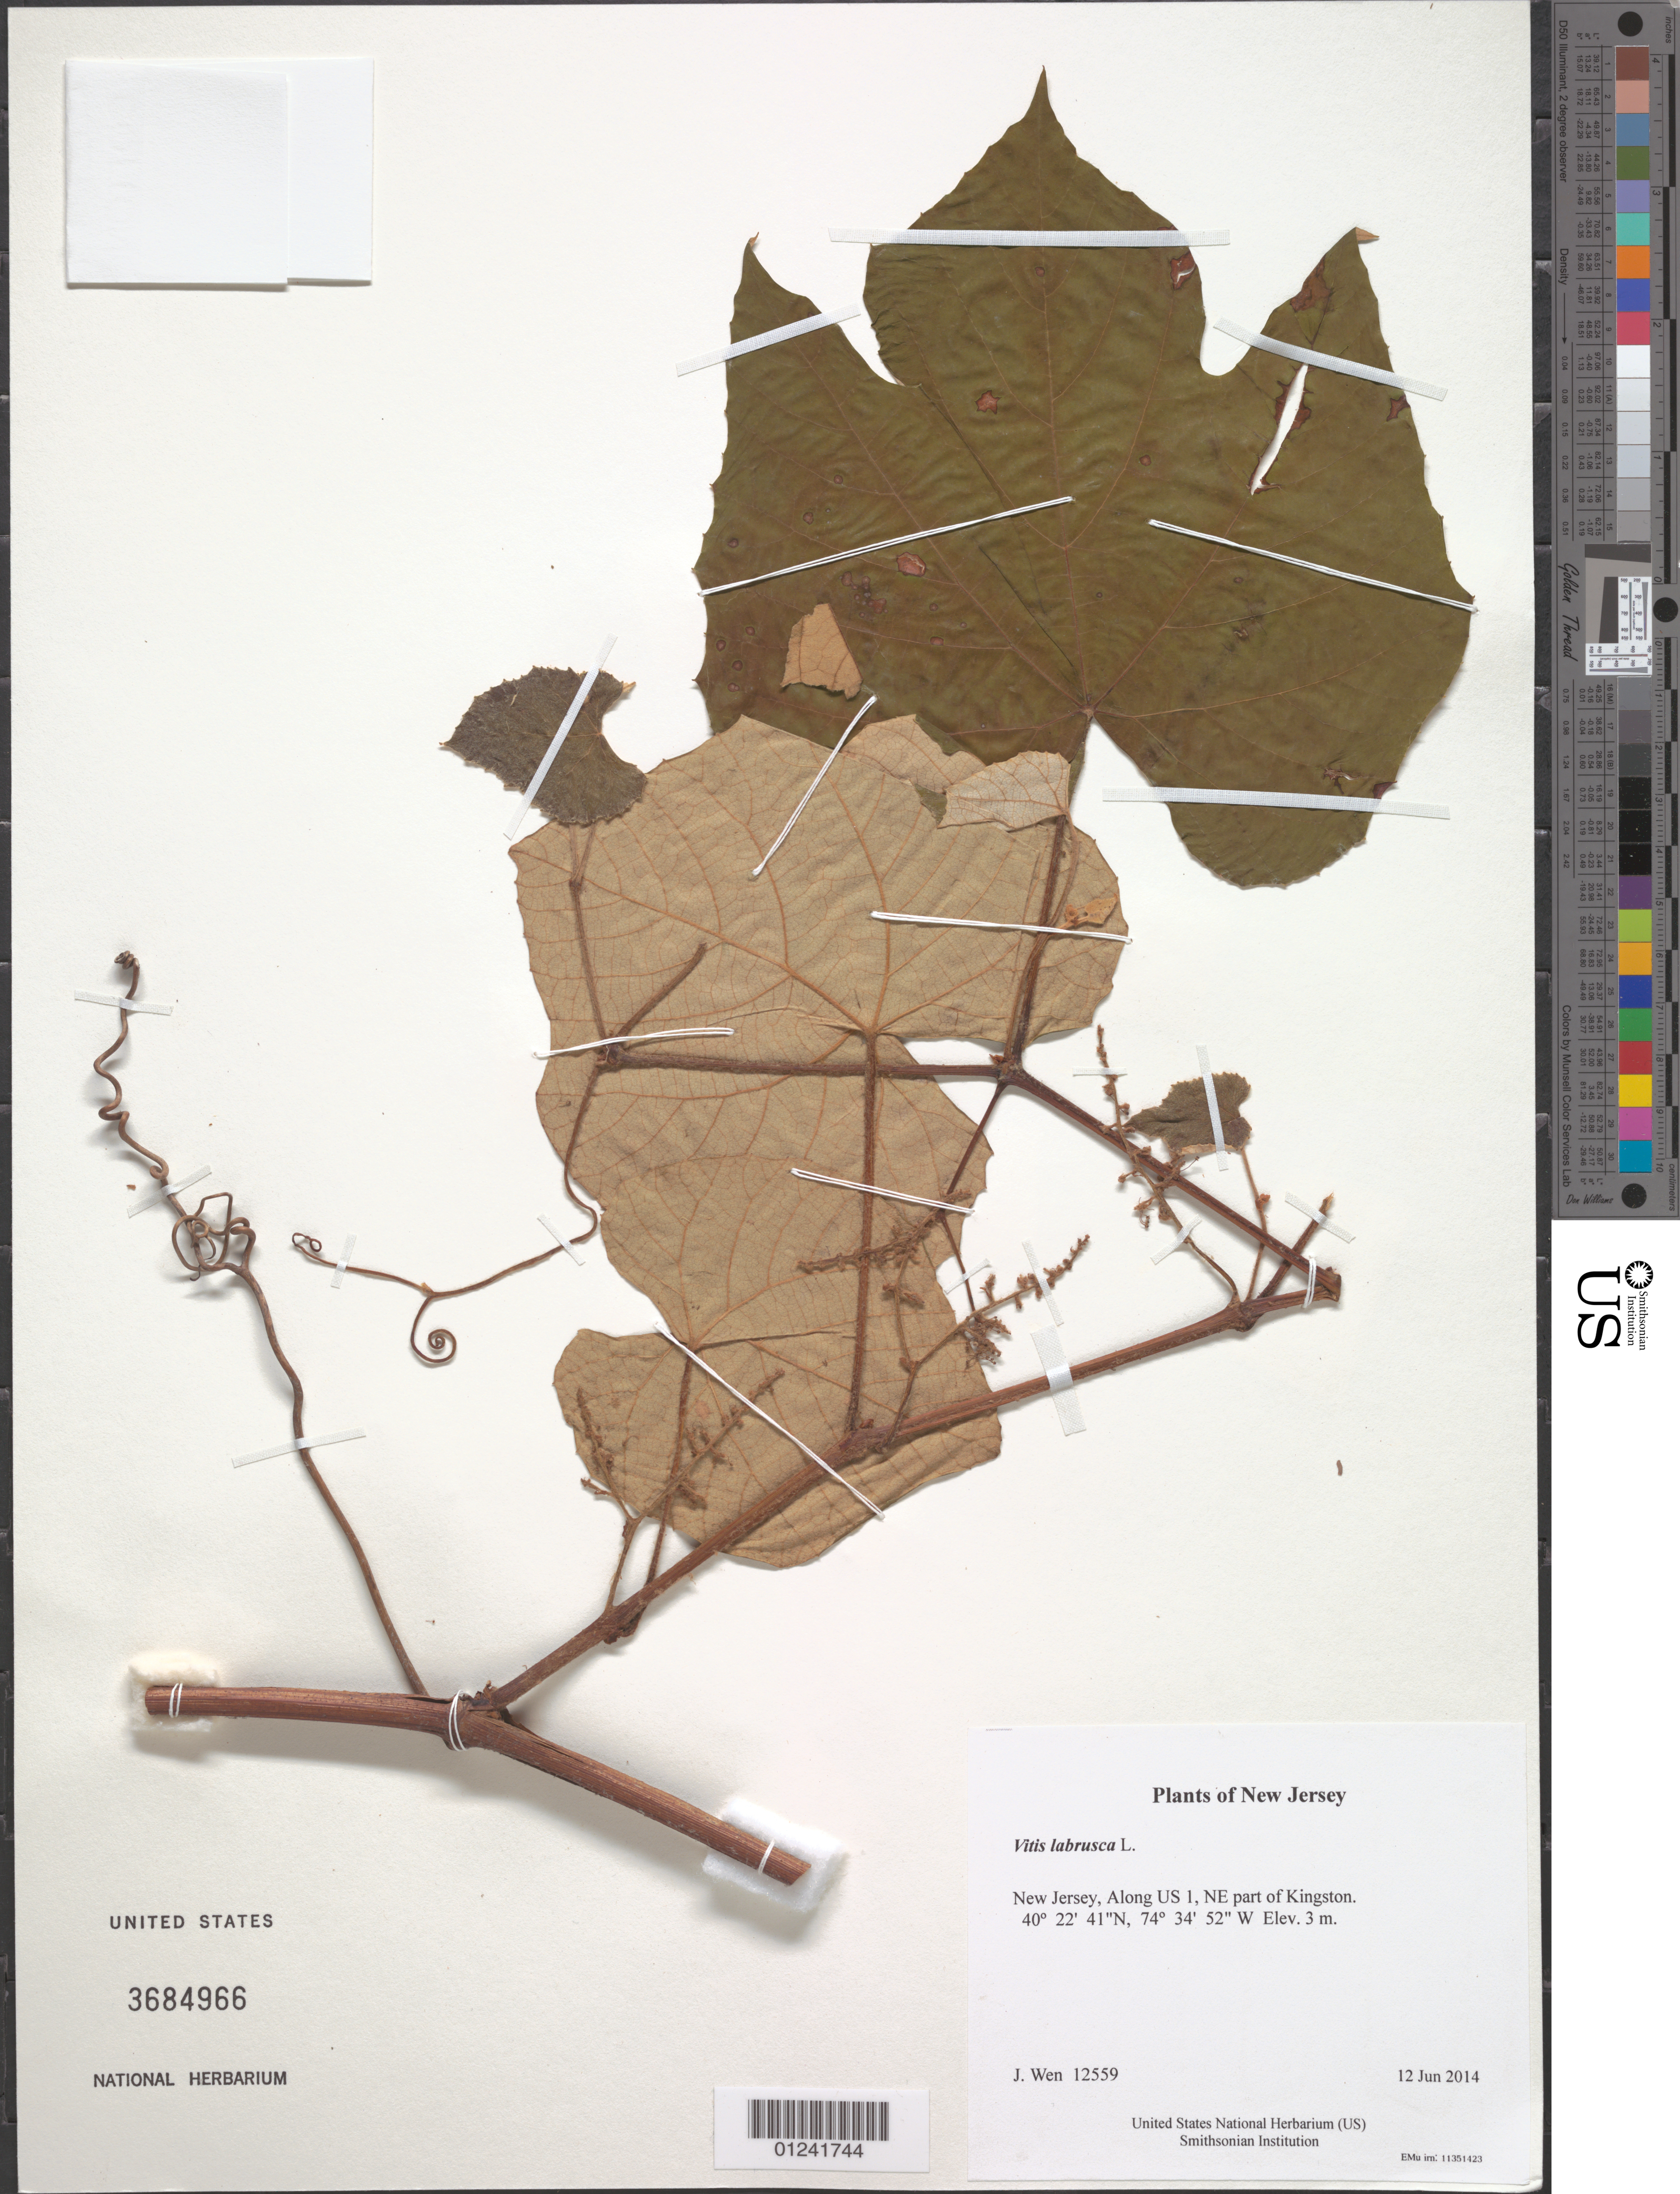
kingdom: Plantae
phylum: Tracheophyta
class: Magnoliopsida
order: Vitales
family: Vitaceae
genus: Vitis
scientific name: Vitis labrusca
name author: L.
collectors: J. Wen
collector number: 12559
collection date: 2014-06-12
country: United States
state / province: New Jersey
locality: Along US 1, NE part of Kingston.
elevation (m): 3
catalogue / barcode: US 3684966